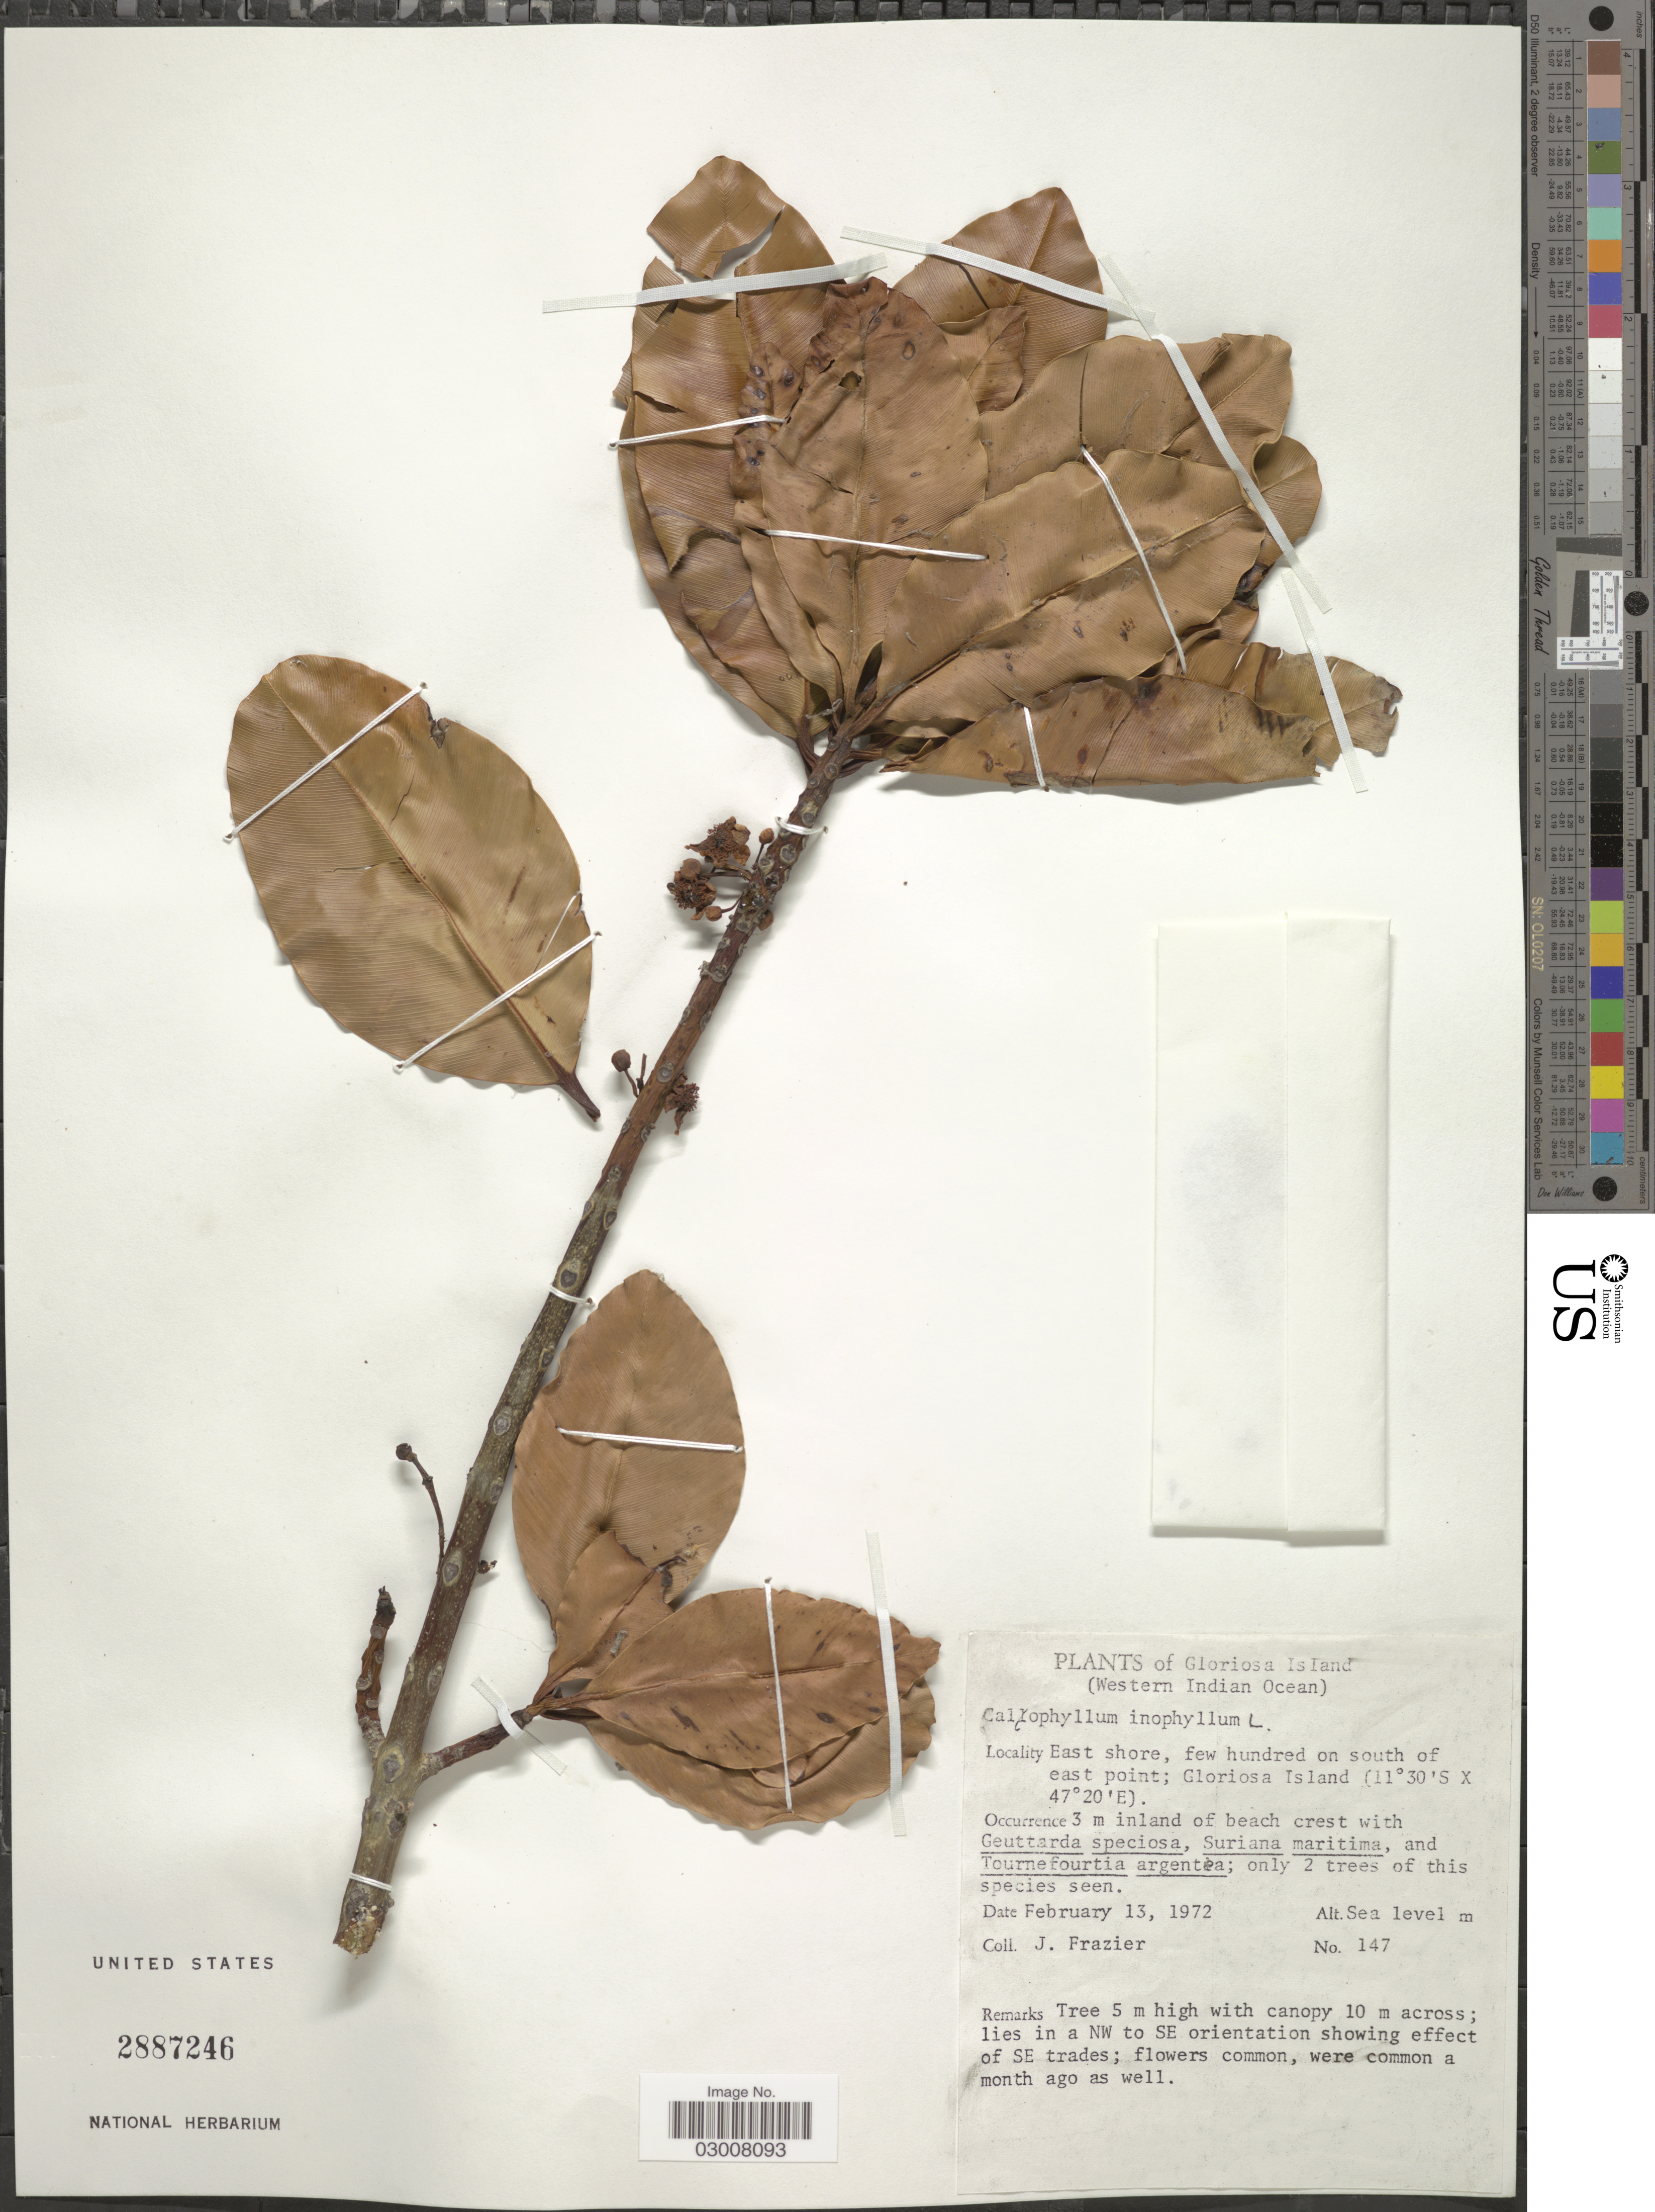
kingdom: Plantae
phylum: Tracheophyta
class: Magnoliopsida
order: Malpighiales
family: Calophyllaceae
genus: Calophyllum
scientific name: Calophyllum inophyllum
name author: L.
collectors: J. Frazier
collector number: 147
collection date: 1972-02-13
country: French Southern Territories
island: Île Glorieuse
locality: Île Glorieuse (Western Indian Ocean), East shore, few hundred on south of east point; Île Glorieuse.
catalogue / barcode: US 2887246